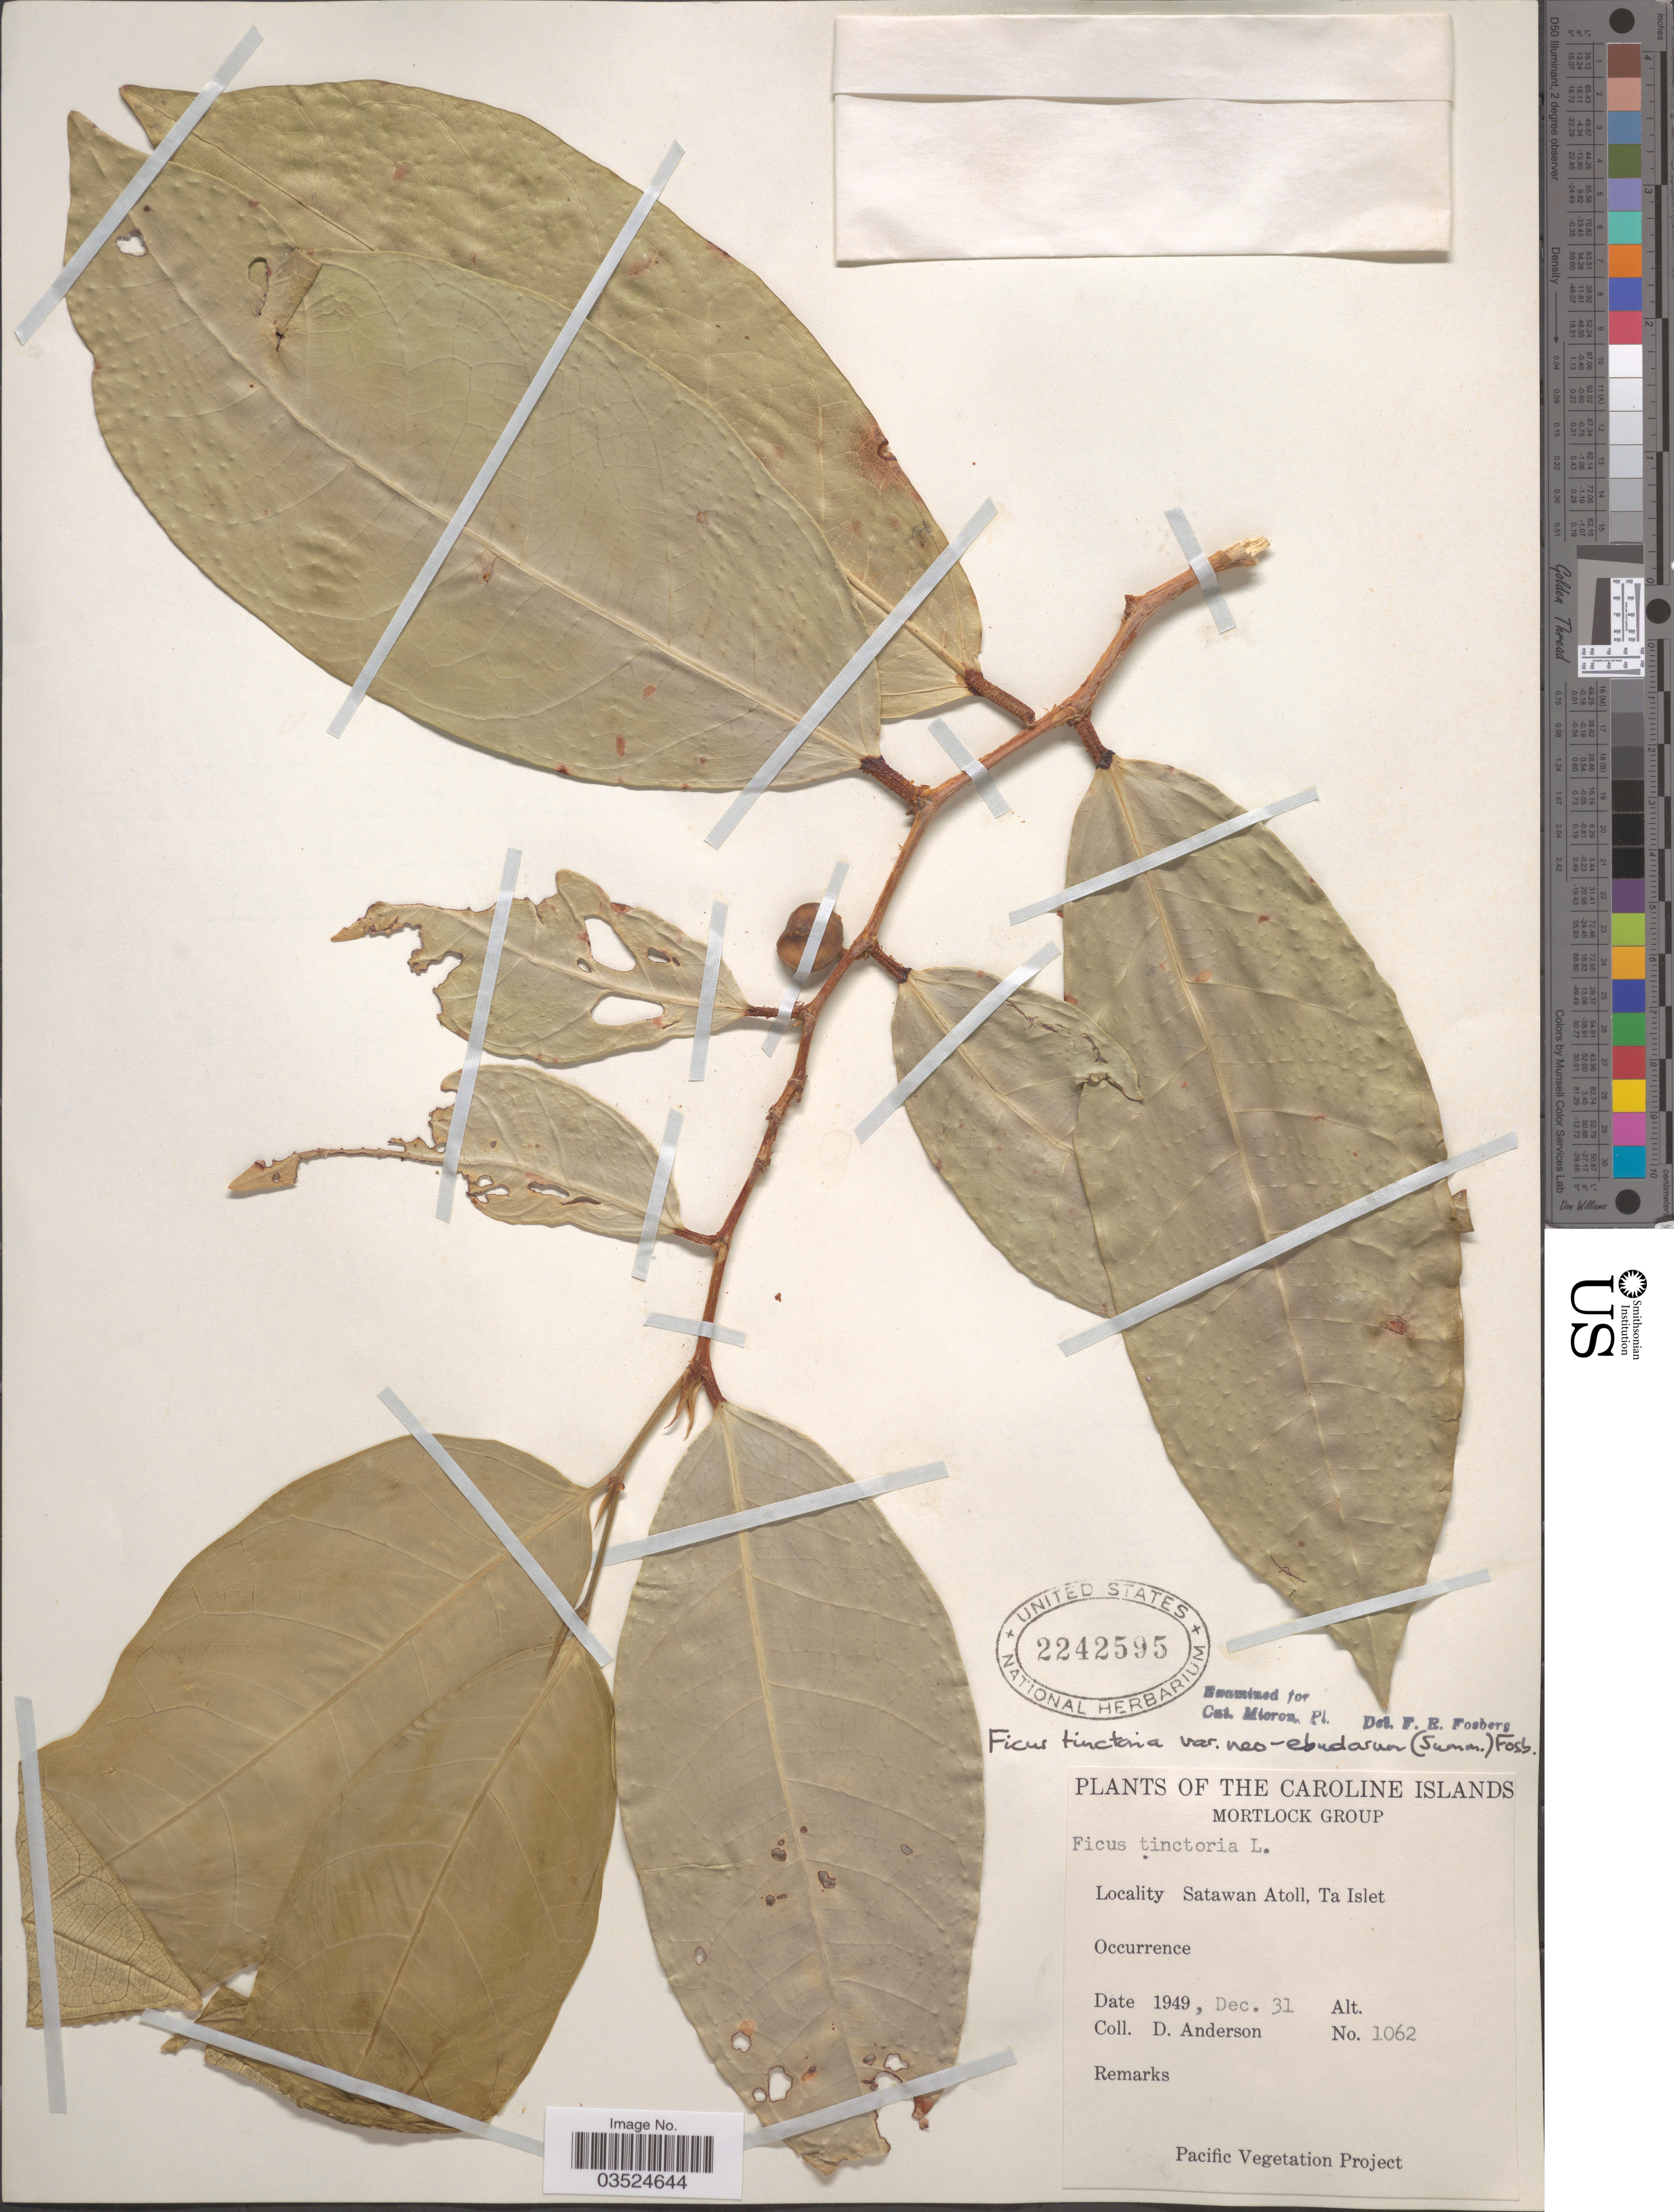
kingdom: Plantae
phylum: Tracheophyta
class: Magnoliopsida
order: Rosales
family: Moraceae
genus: Ficus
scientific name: Ficus tinctoria var. neoebudarum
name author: (Summerh.) Fosberg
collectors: D. Anderson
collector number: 1062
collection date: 1949-12-31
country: Micronesia, Federated States of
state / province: Truk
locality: The Caroline Islands. Mortlock Group. Satawan Atoll, Ta Islet.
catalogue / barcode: US 2242595